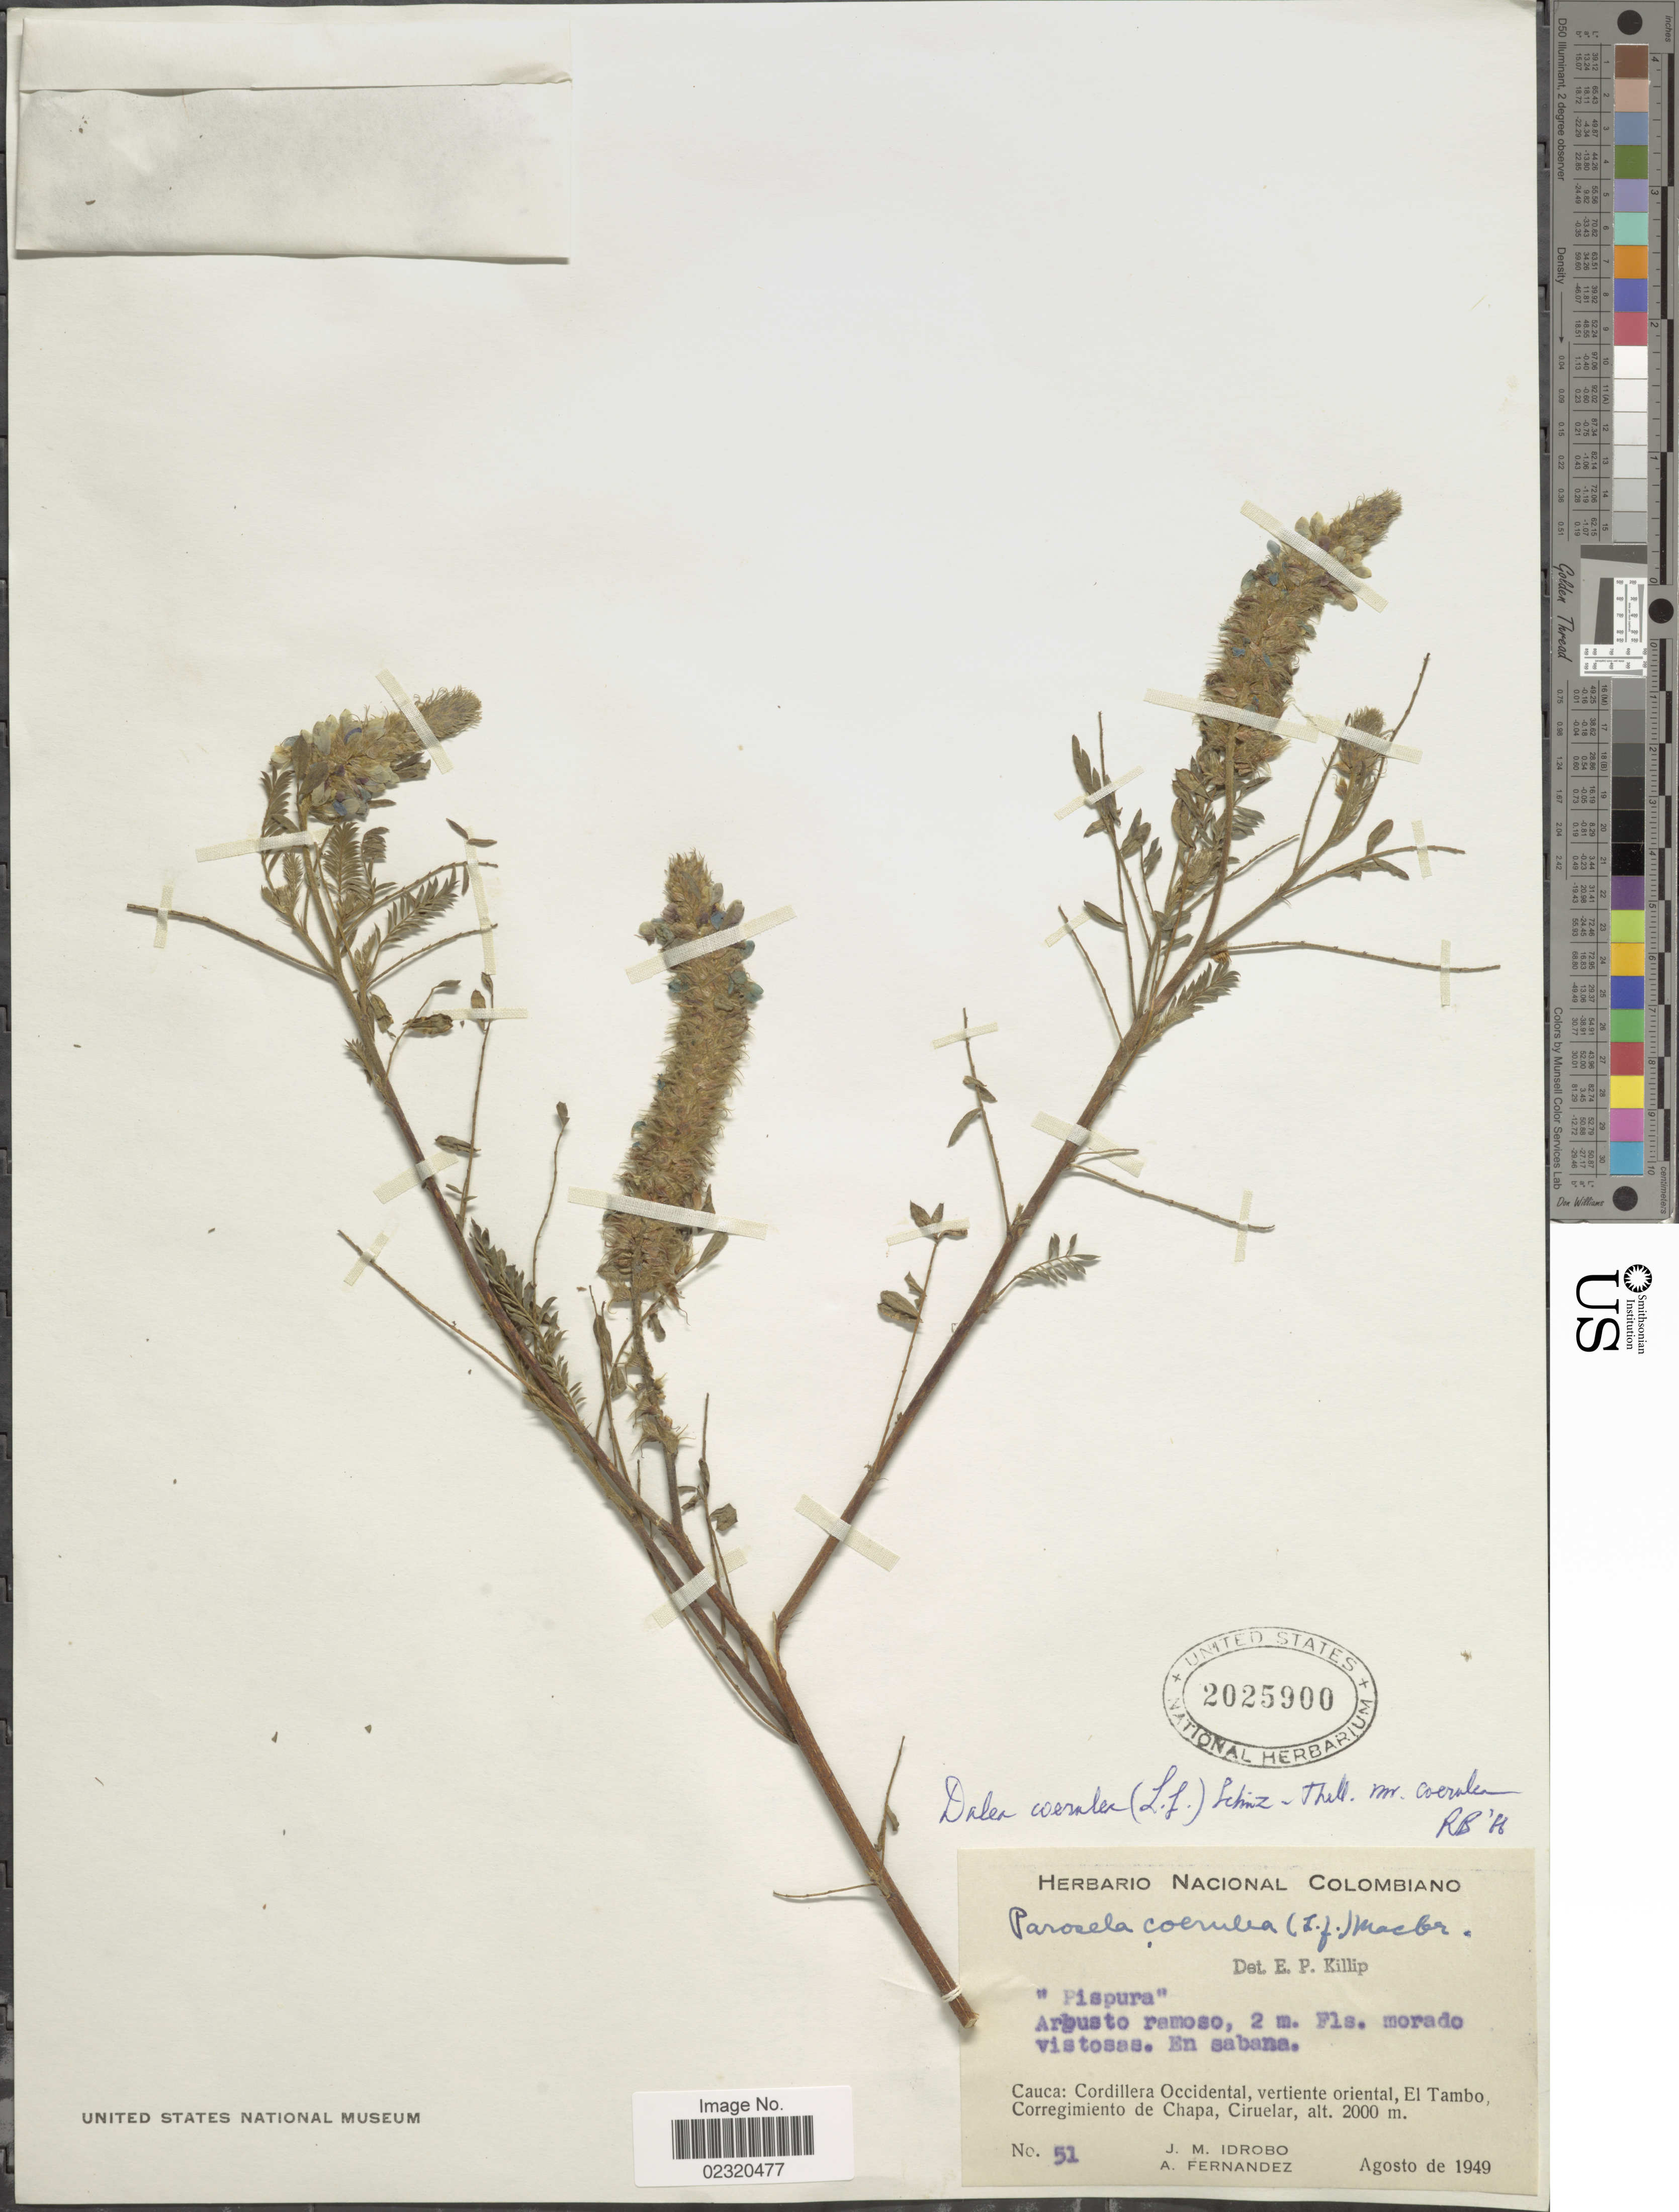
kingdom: Plantae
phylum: Tracheophyta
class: Magnoliopsida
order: Fabales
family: Fabaceae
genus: Dalea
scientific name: Dalea coerulea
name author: (L. f.) Schinz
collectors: J. M. Idrobo & A. Fernandez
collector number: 51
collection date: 1949-08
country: Colombia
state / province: Cauca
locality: Cordillera Occidental, verteinte oriental, El Tambo, Corregimiento de Chapa, Ciruelar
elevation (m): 2000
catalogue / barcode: US 2025900